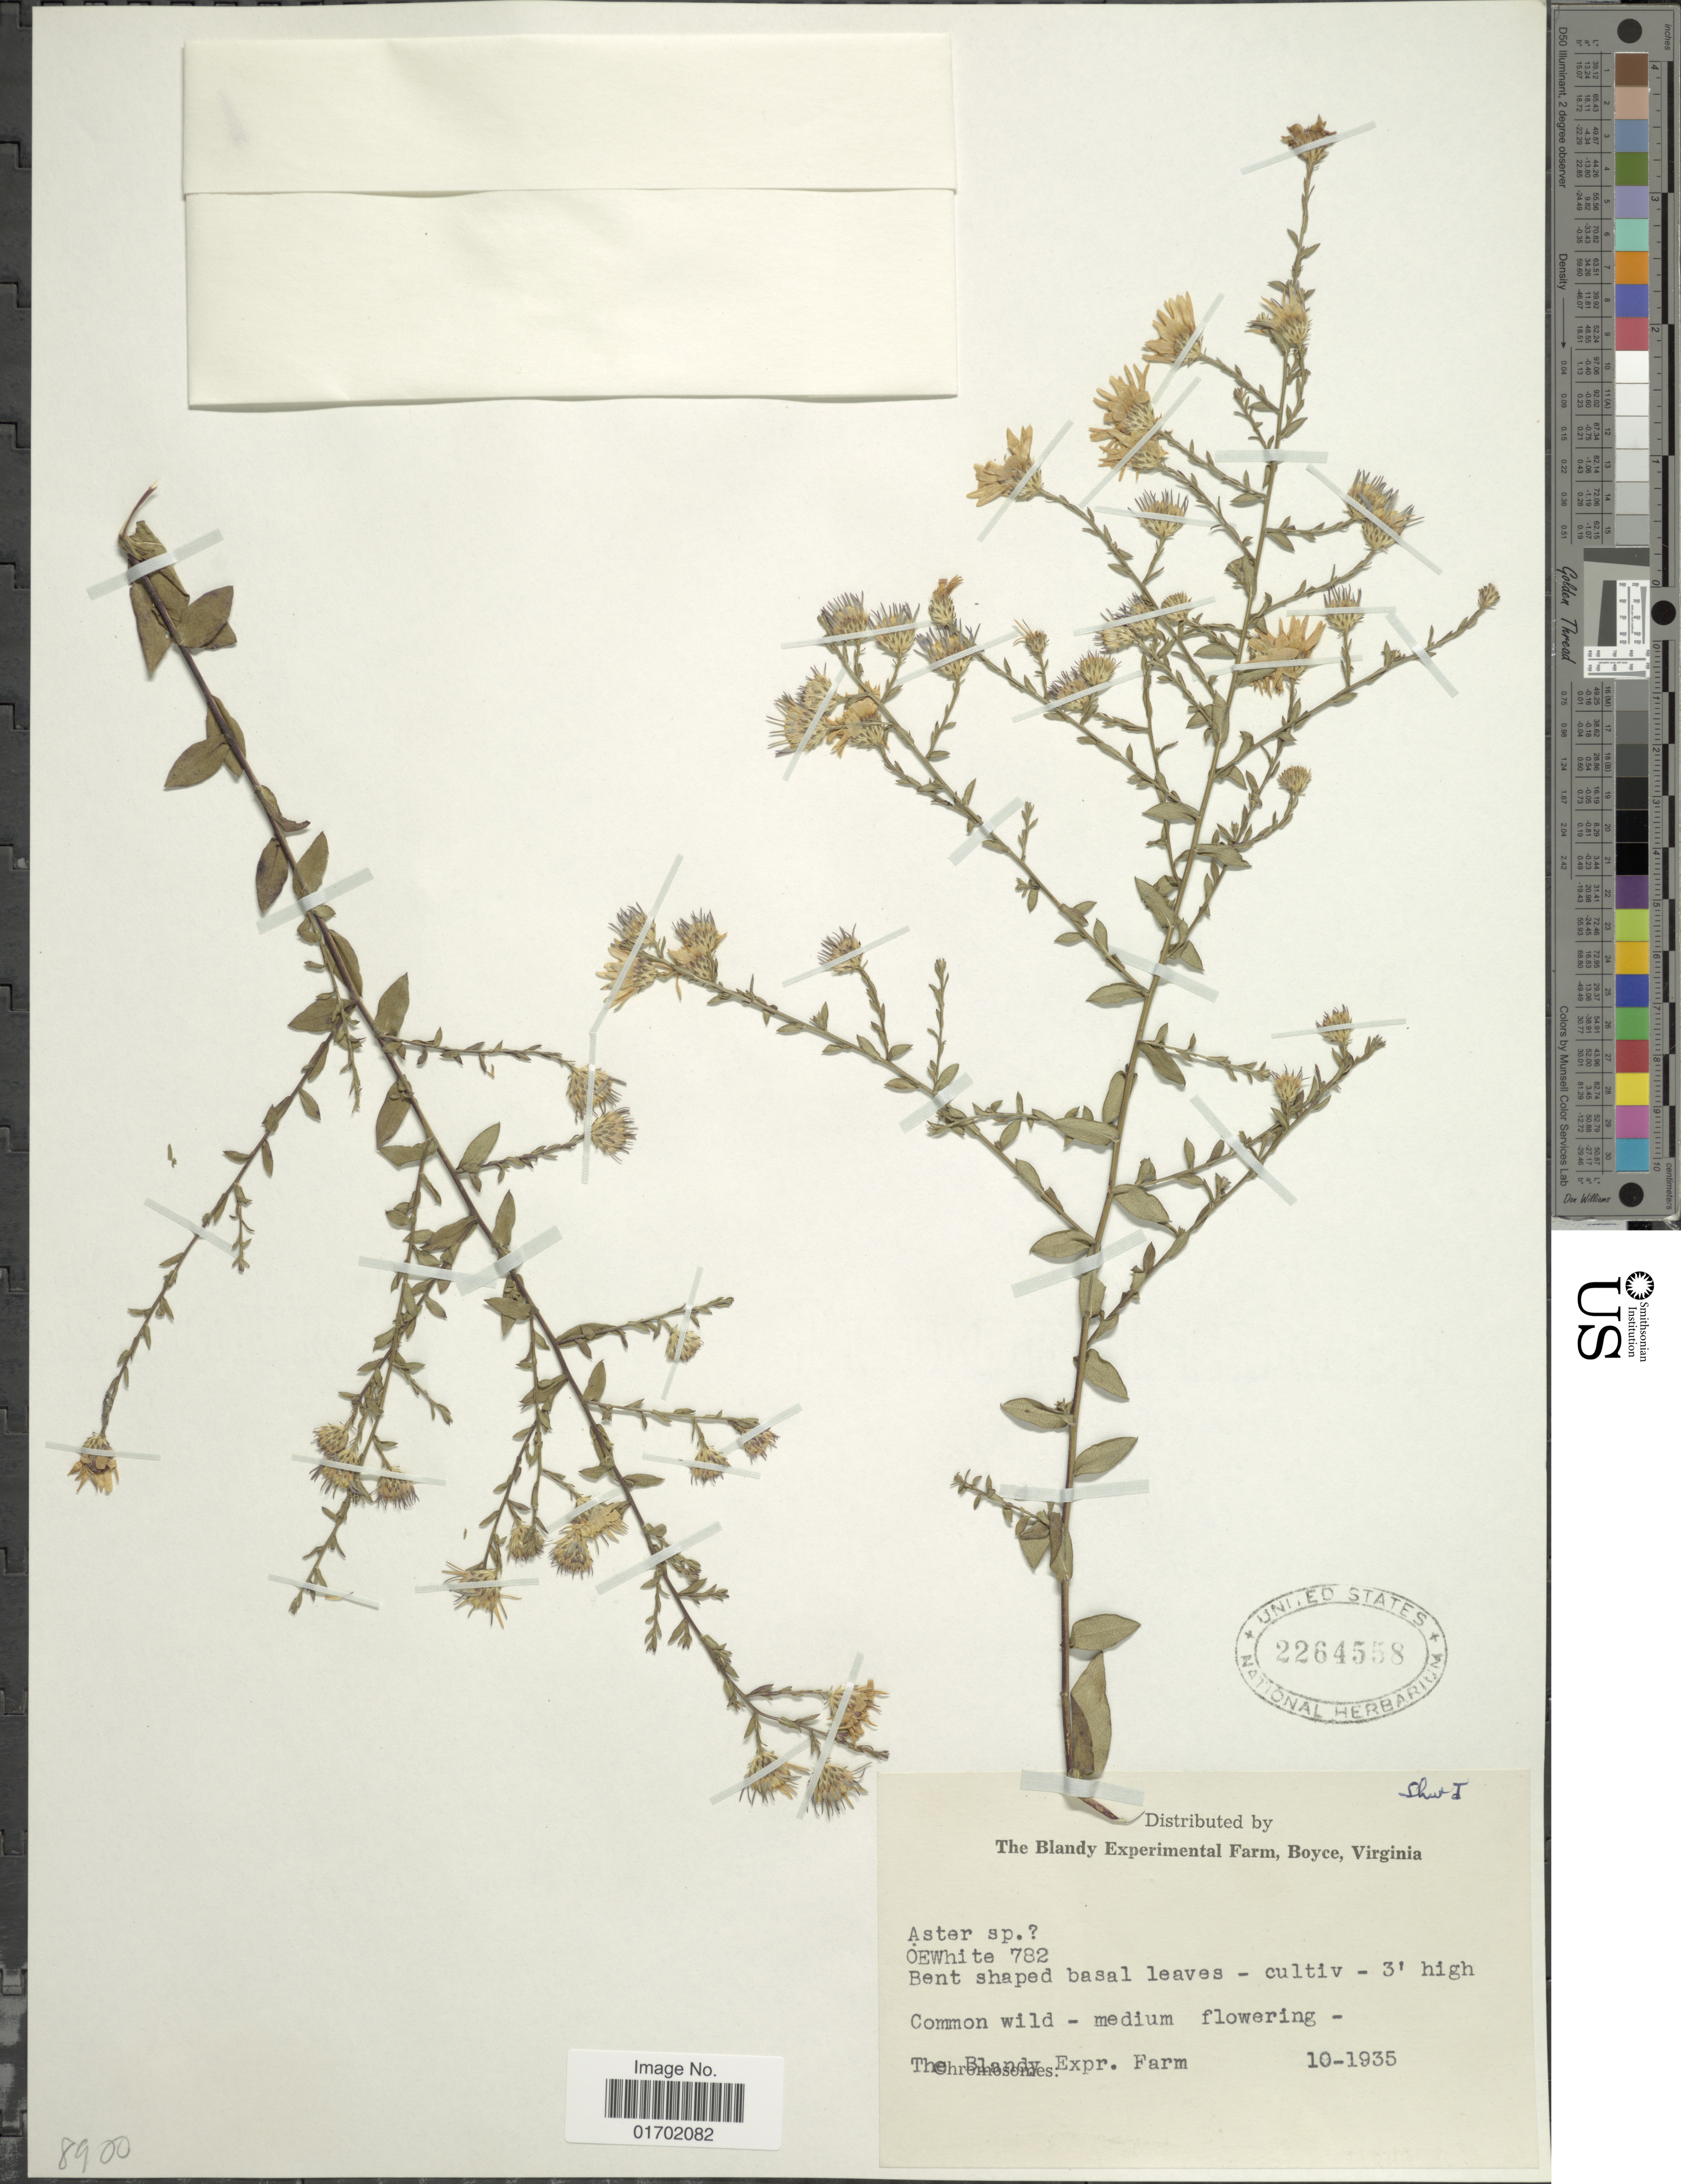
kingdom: Plantae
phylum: Tracheophyta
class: Magnoliopsida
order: Asterales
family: Asteraceae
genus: Symphyotrichum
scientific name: Symphyotrichum pilosum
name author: (Willd.) G.L. Nesom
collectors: The Blandy Experimental Farm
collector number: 782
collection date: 1935-10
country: United States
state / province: Virginia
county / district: Clarke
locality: Boyce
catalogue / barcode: US 2264558